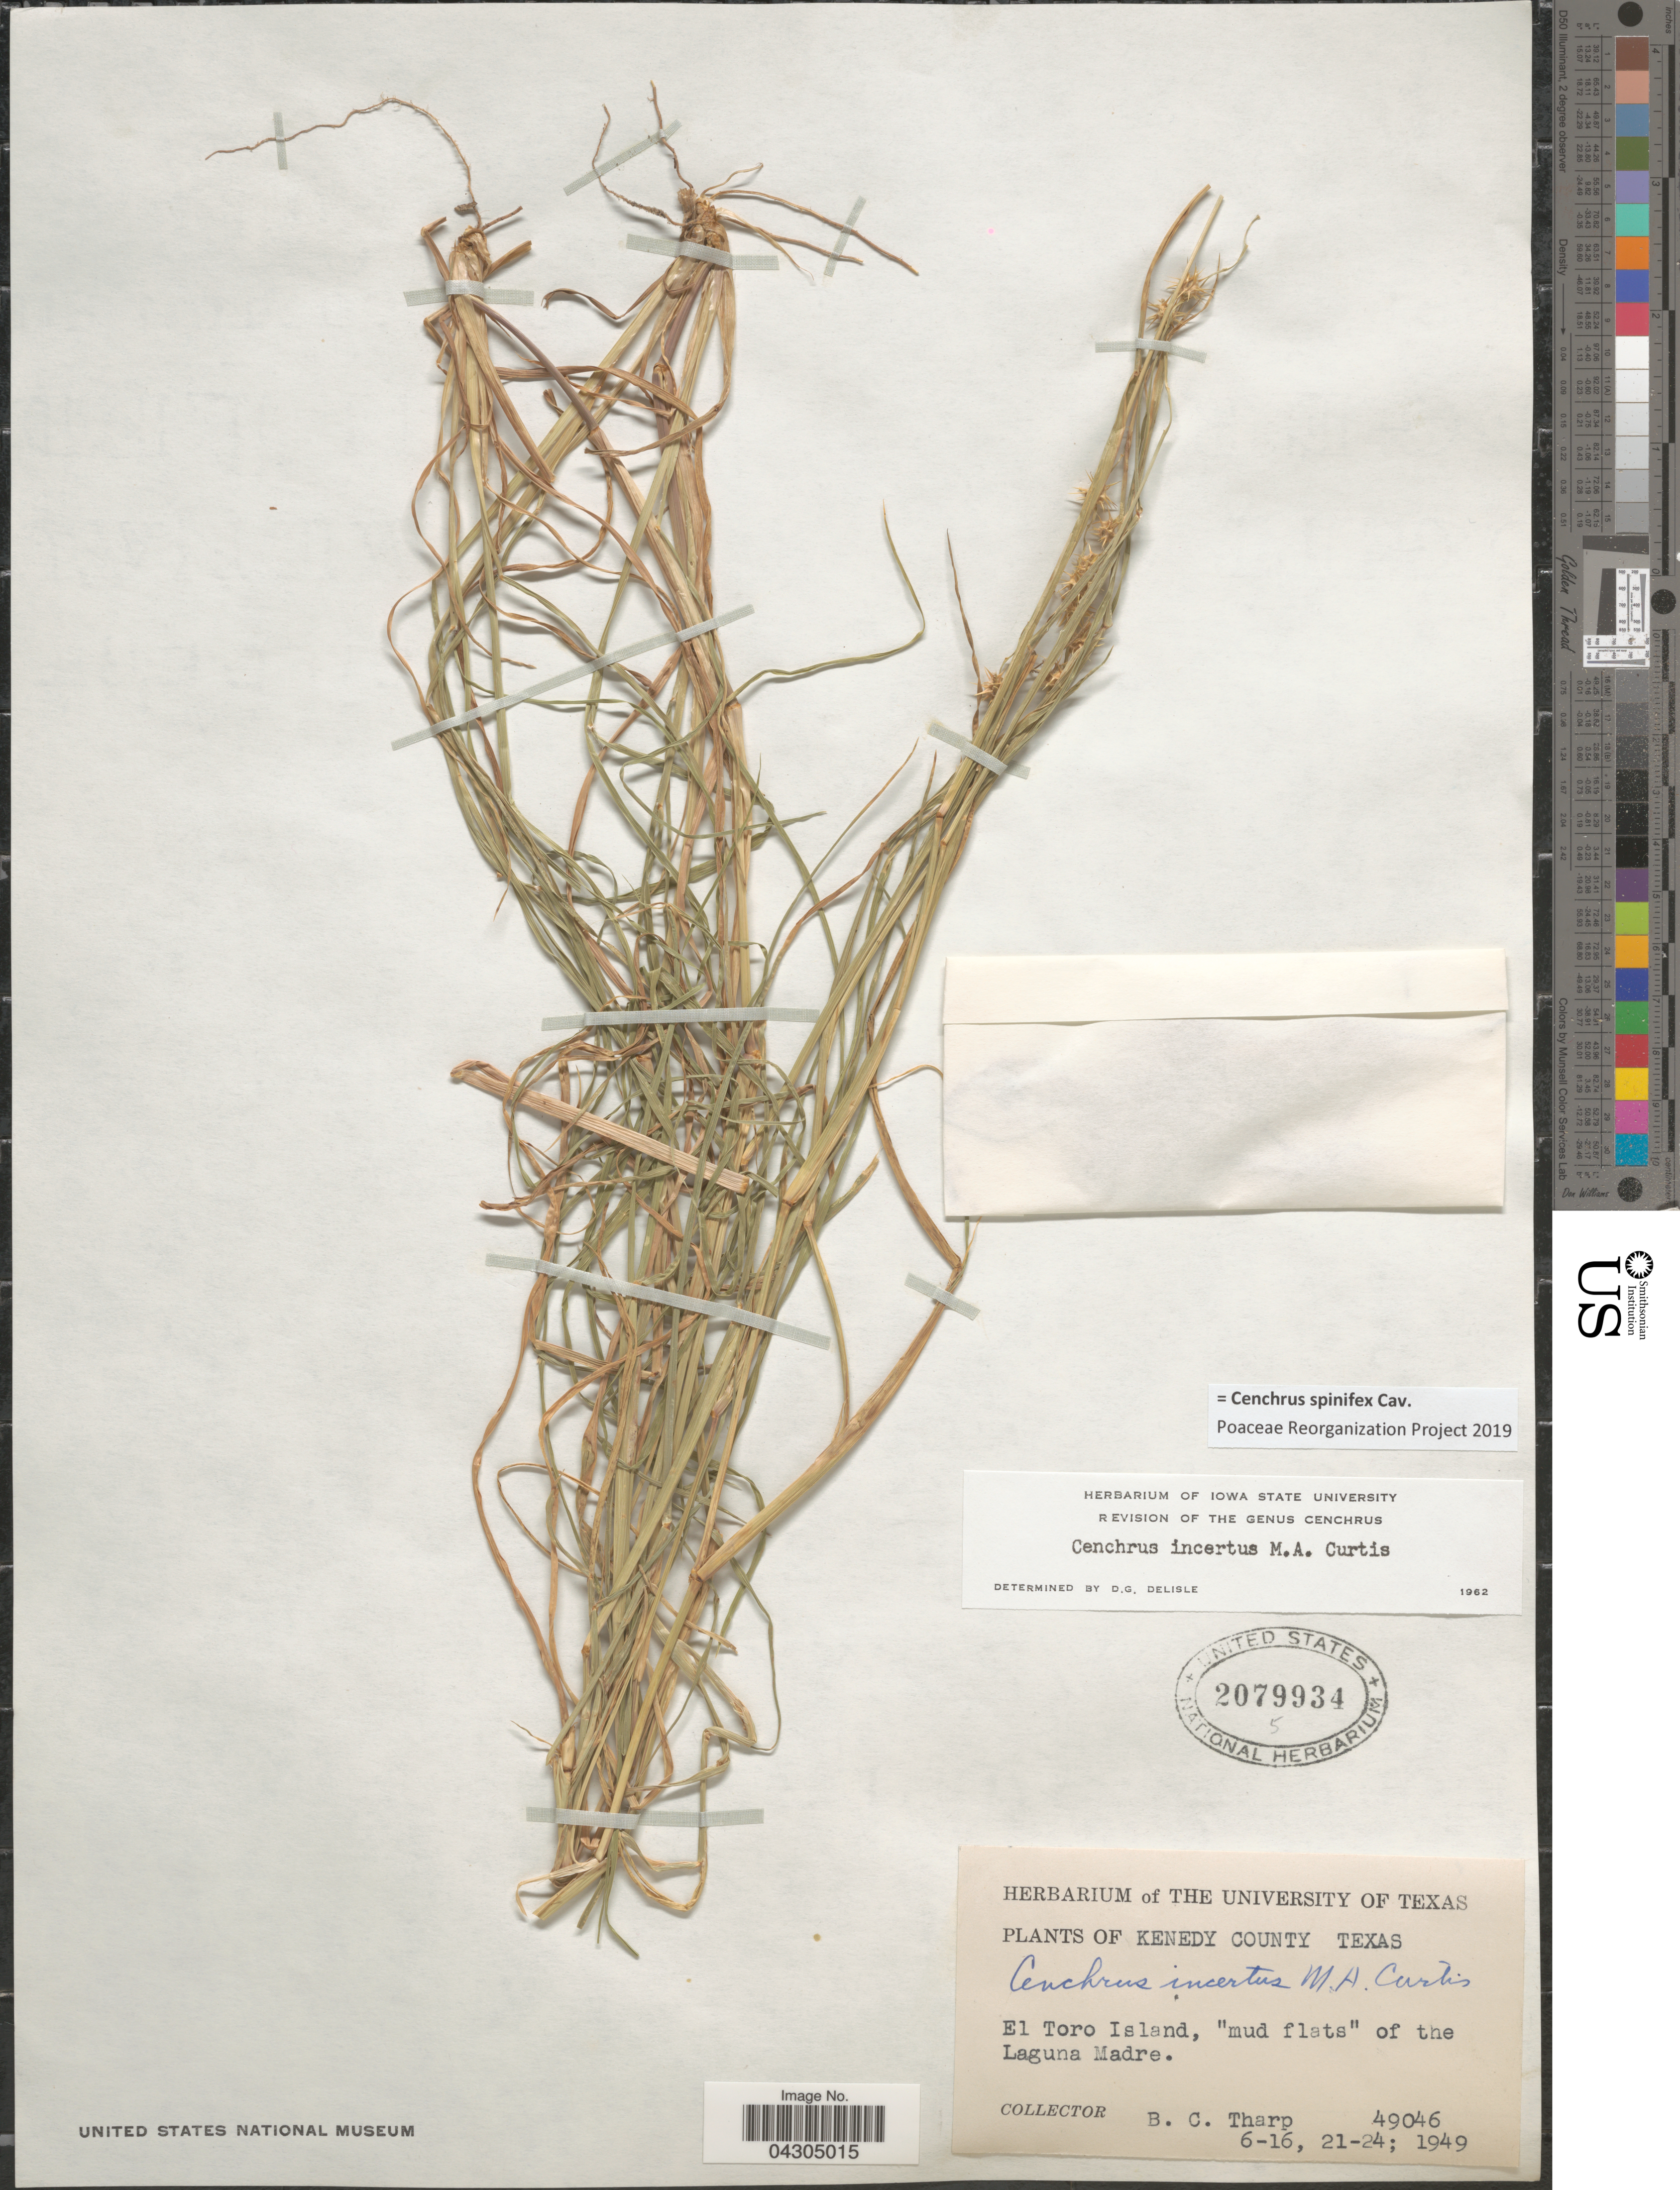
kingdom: Plantae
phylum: Tracheophyta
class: Liliopsida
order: Poales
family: Poaceae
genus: Cenchrus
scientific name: Cenchrus spinifex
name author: Cav.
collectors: B. C. Tharp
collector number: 49046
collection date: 1949-06-16/1949-06-24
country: United States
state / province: Texas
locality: Kenedy County. El Toro Island, "mud flats" of the Laguna Madre.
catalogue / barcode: US 2079934